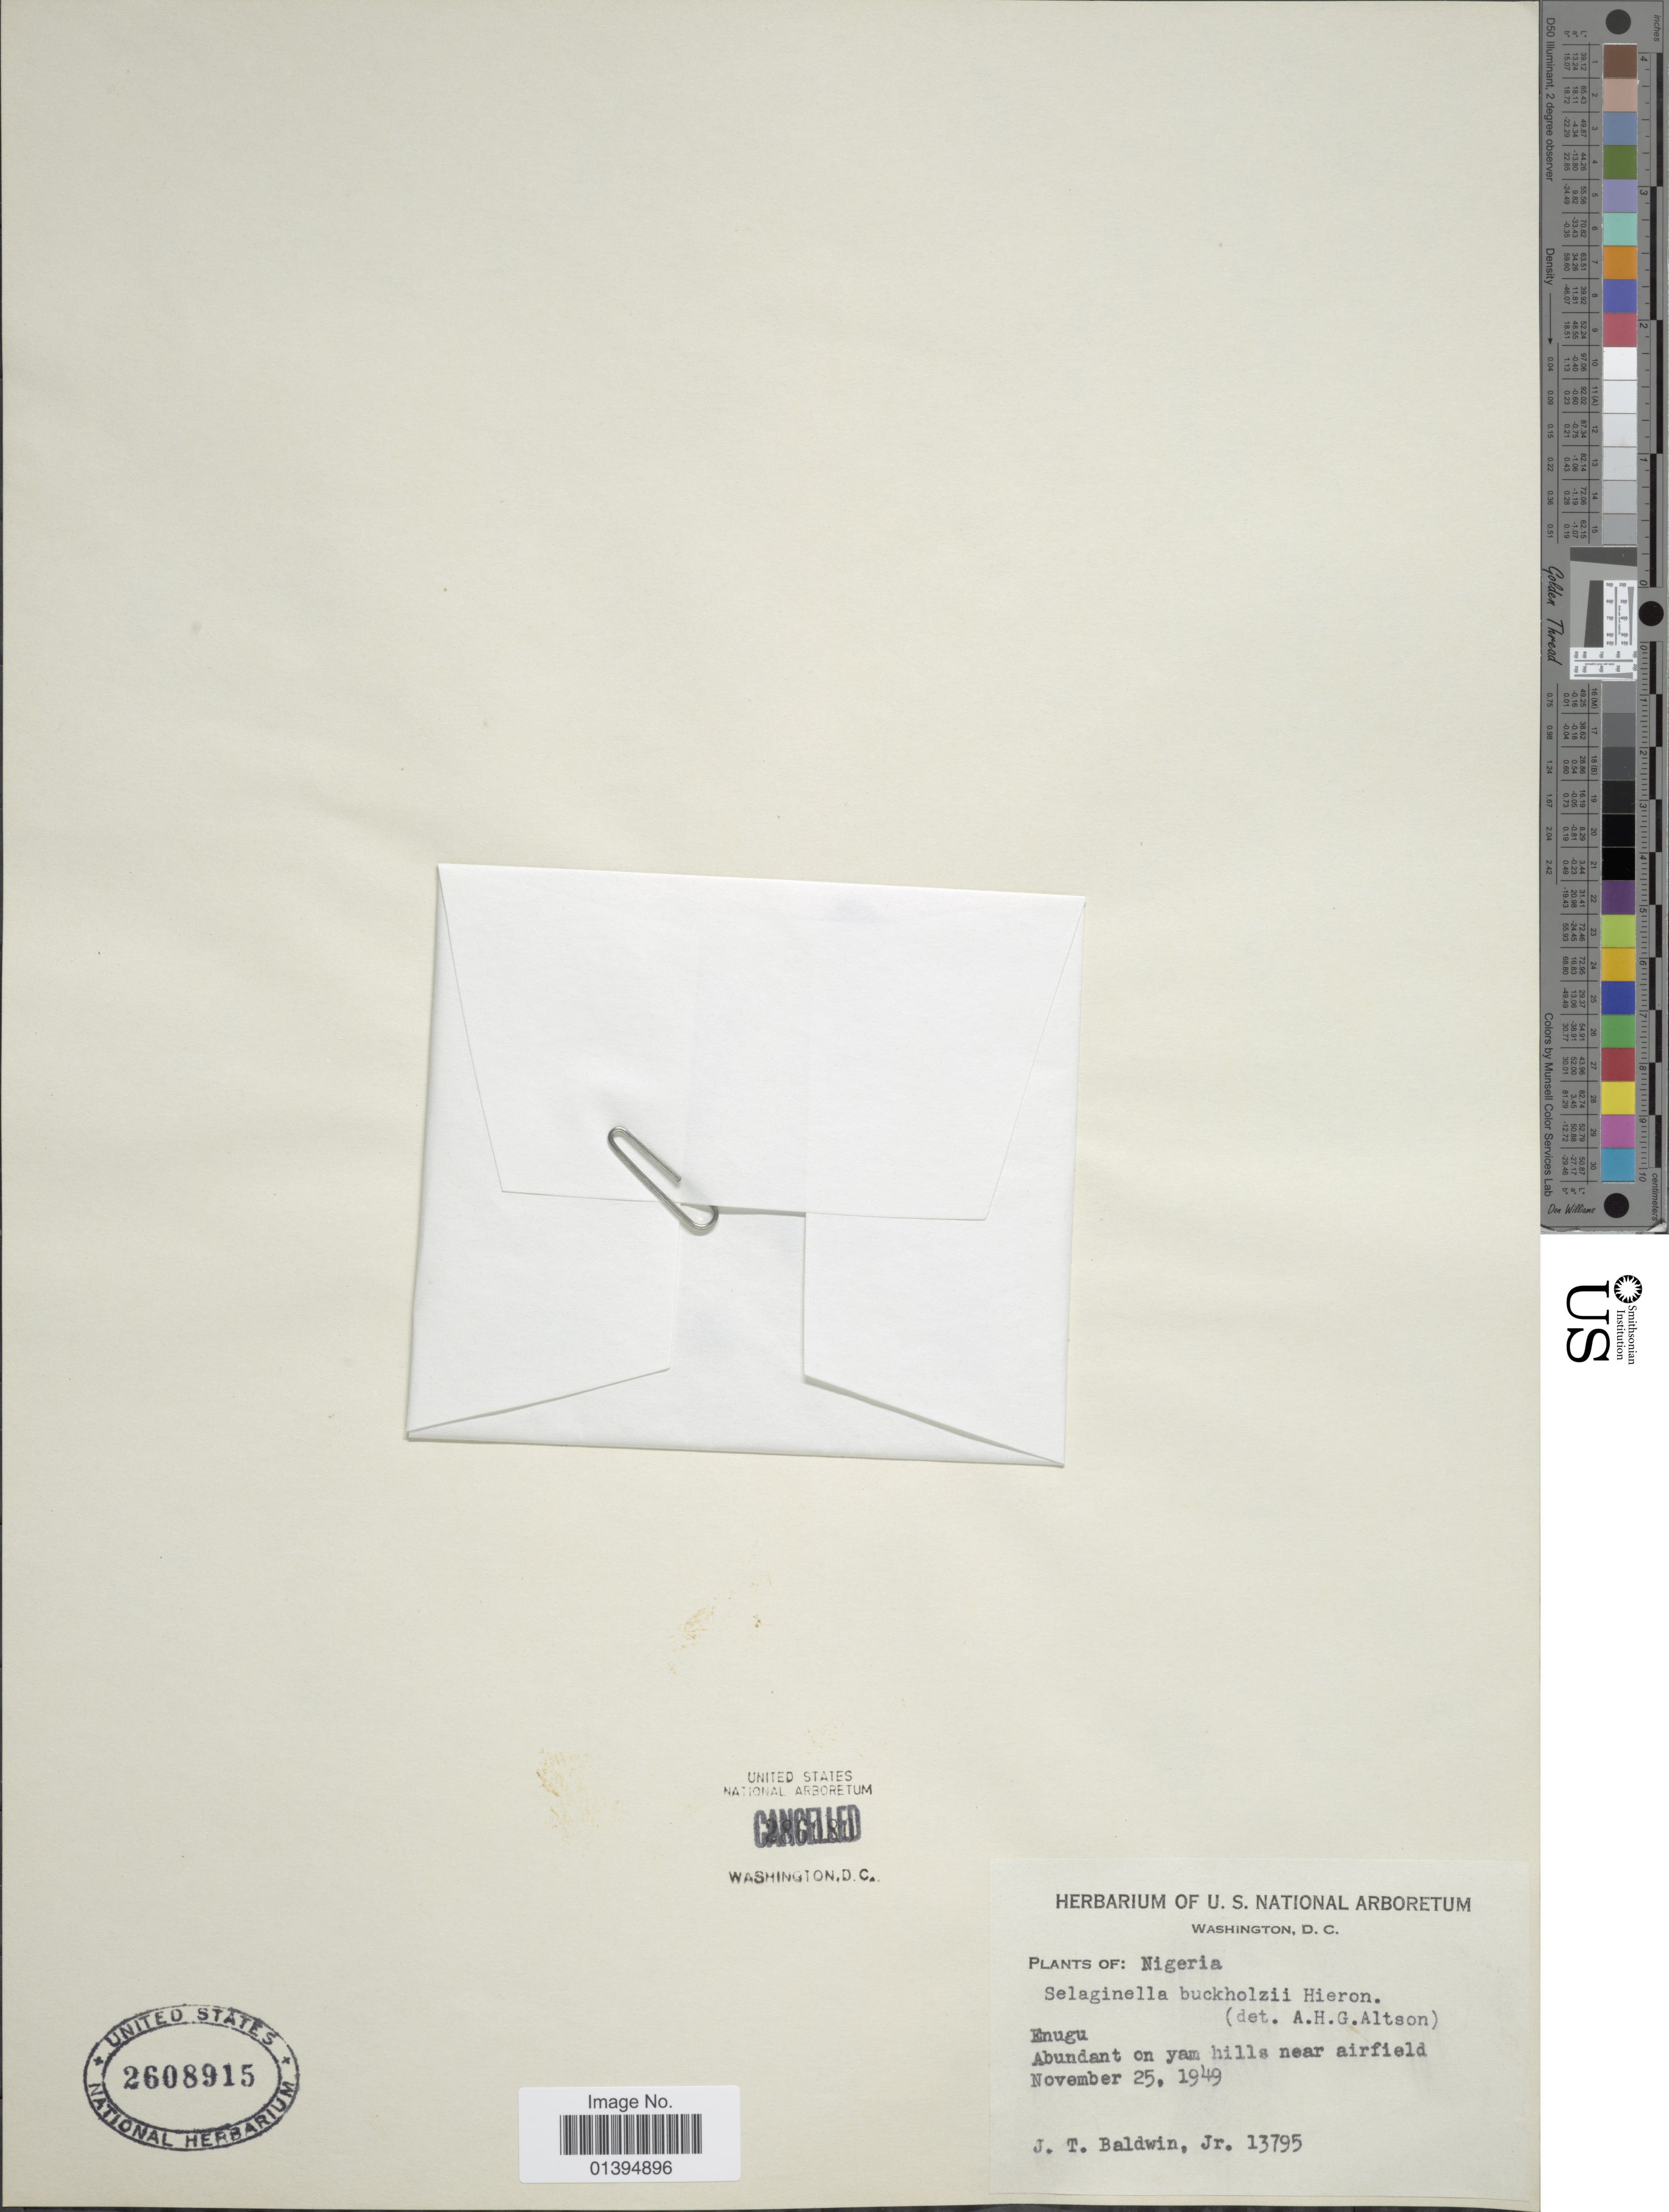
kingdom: Plantae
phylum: Tracheophyta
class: Lycopodiopsida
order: Selaginellales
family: Selaginellaceae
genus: Selaginella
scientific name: Selaginella buchholzii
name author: Hieron.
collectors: J. T. Baldwin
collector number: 13795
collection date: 1949-11-25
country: Nigeria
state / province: Enugu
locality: On yam hills near airfield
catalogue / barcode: US 2608915